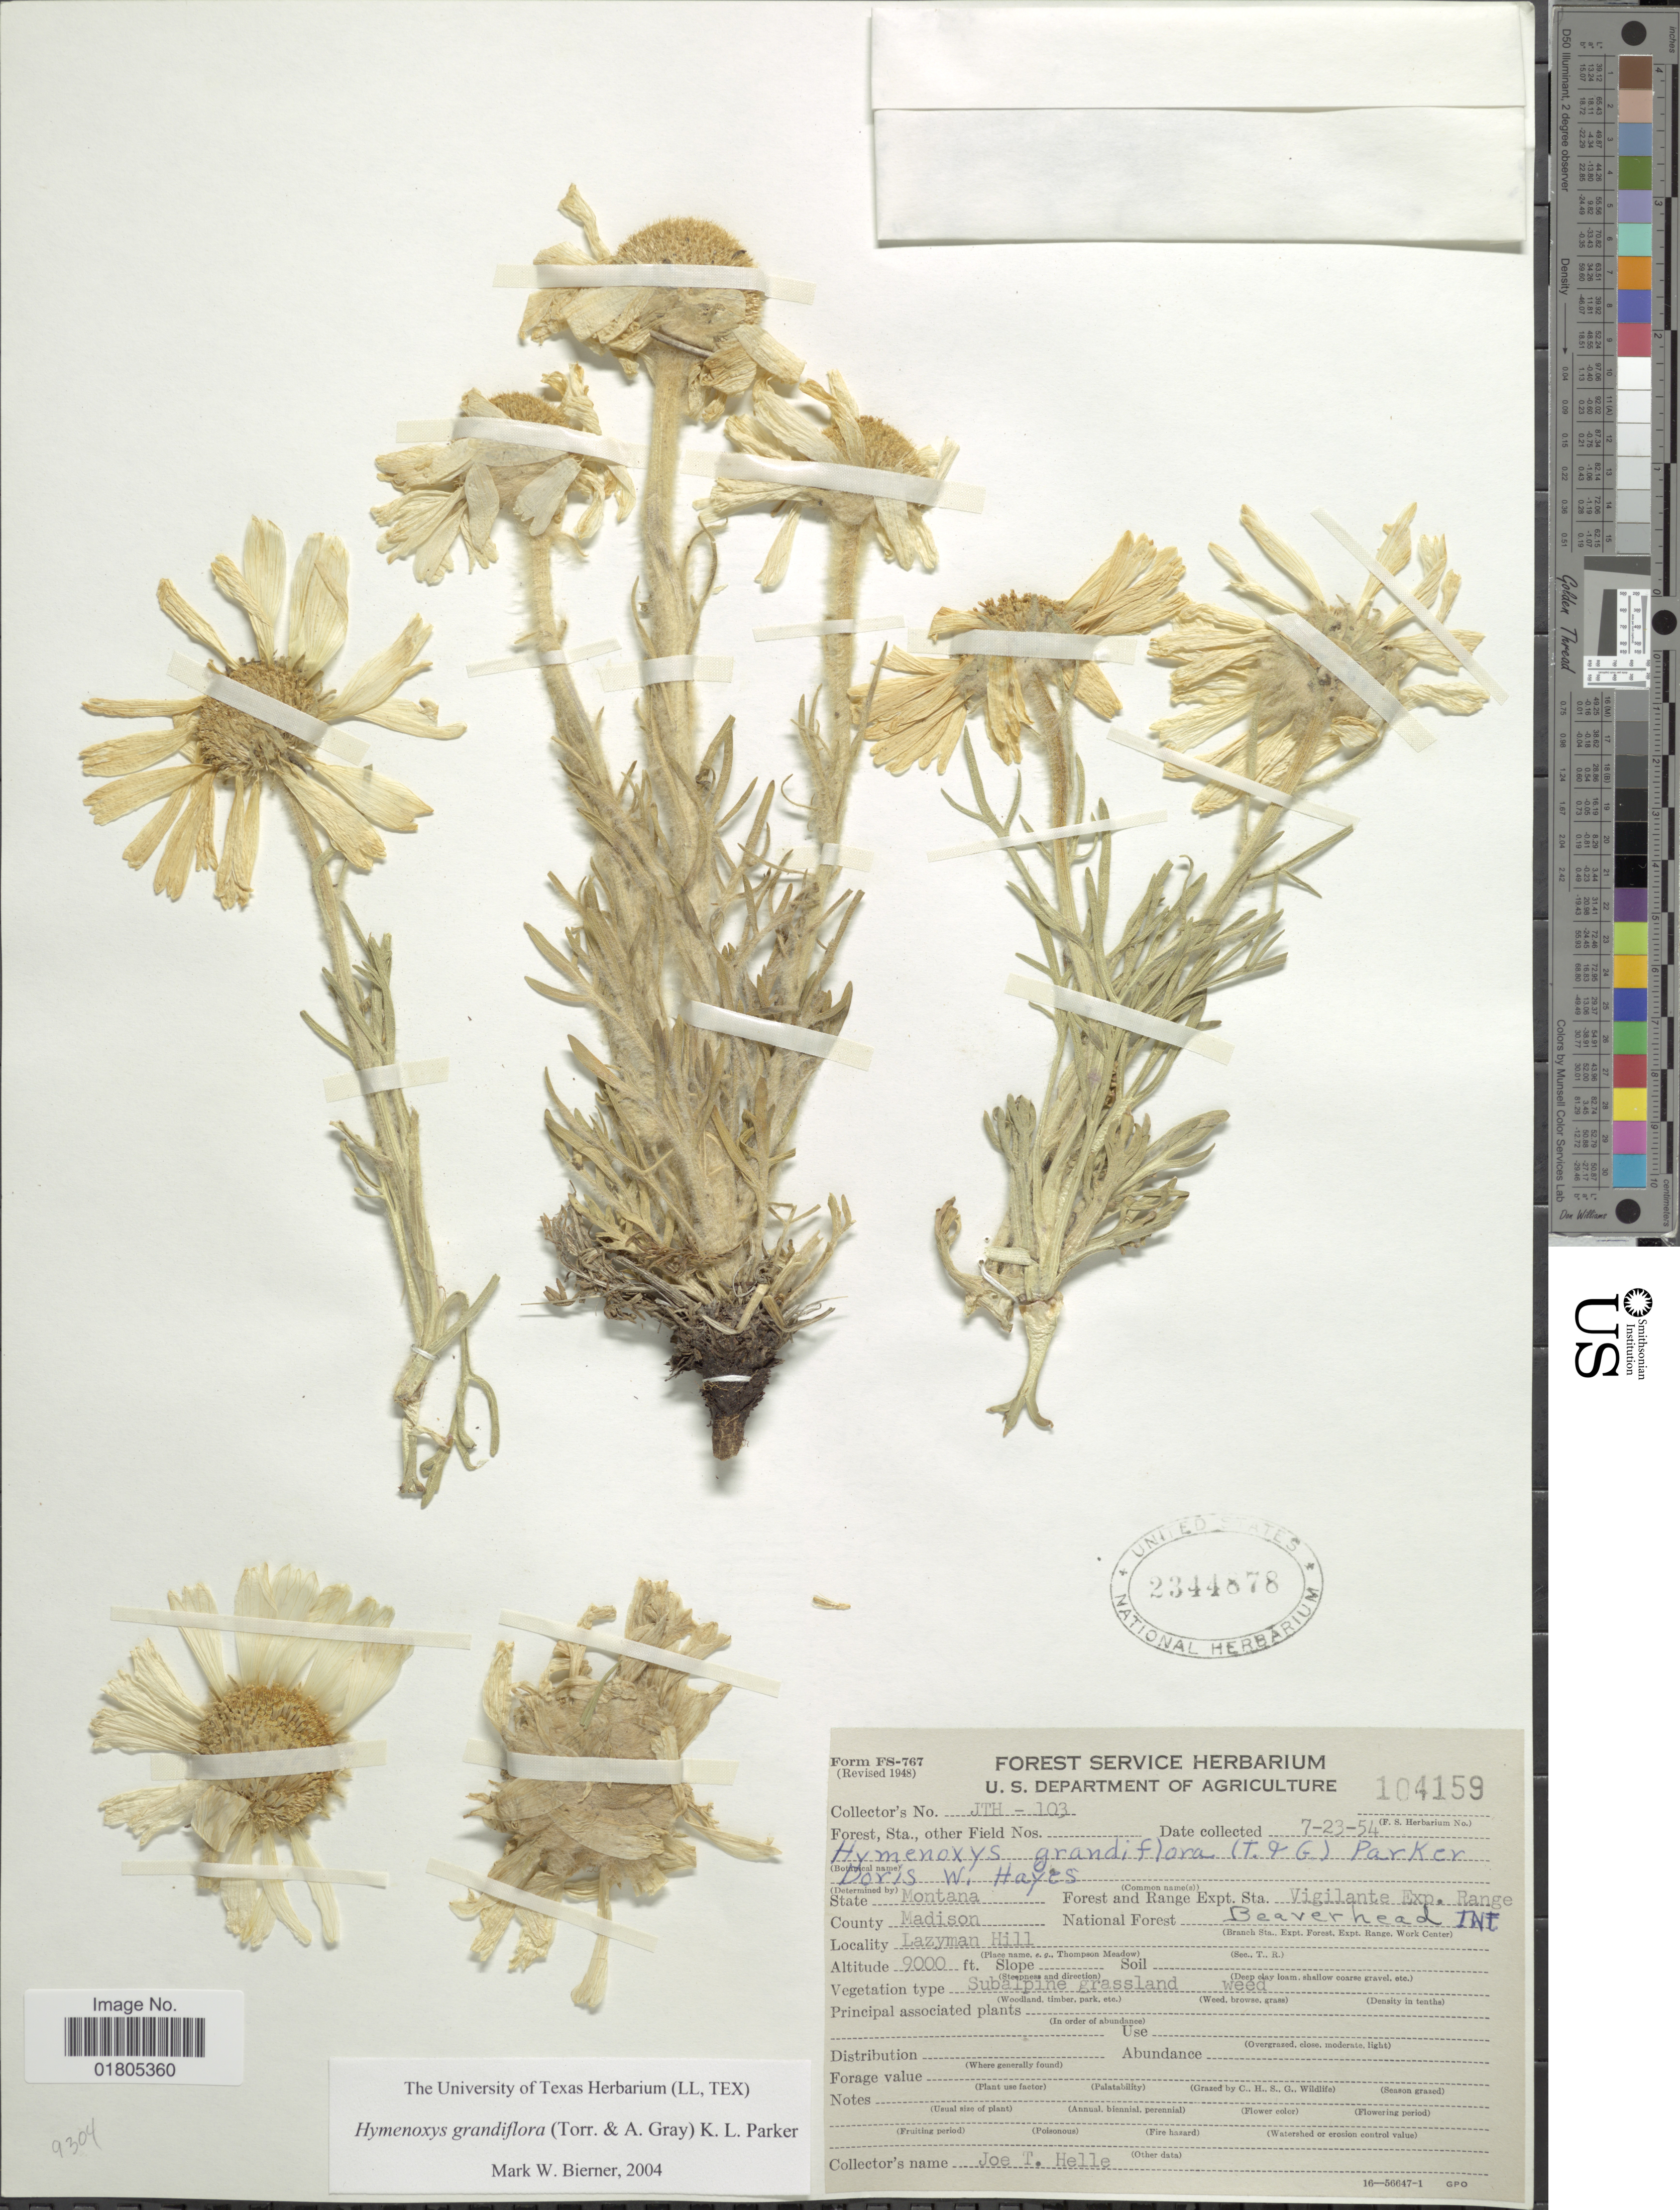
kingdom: Plantae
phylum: Tracheophyta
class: Magnoliopsida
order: Asterales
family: Asteraceae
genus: Actinea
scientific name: Actinea grandiflora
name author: (Torr. & A. Gray) Kuntze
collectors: J. Helle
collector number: JTH - 103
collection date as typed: Transcribed d/m/y: 23/7/54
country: United States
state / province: Montana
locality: State Montana. Forest and Range Expt. Sta. Vigilante Exp. Range. County Madison. National Forest Beaverhead INT. Lazyman Hill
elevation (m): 2743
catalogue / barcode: US 2344878